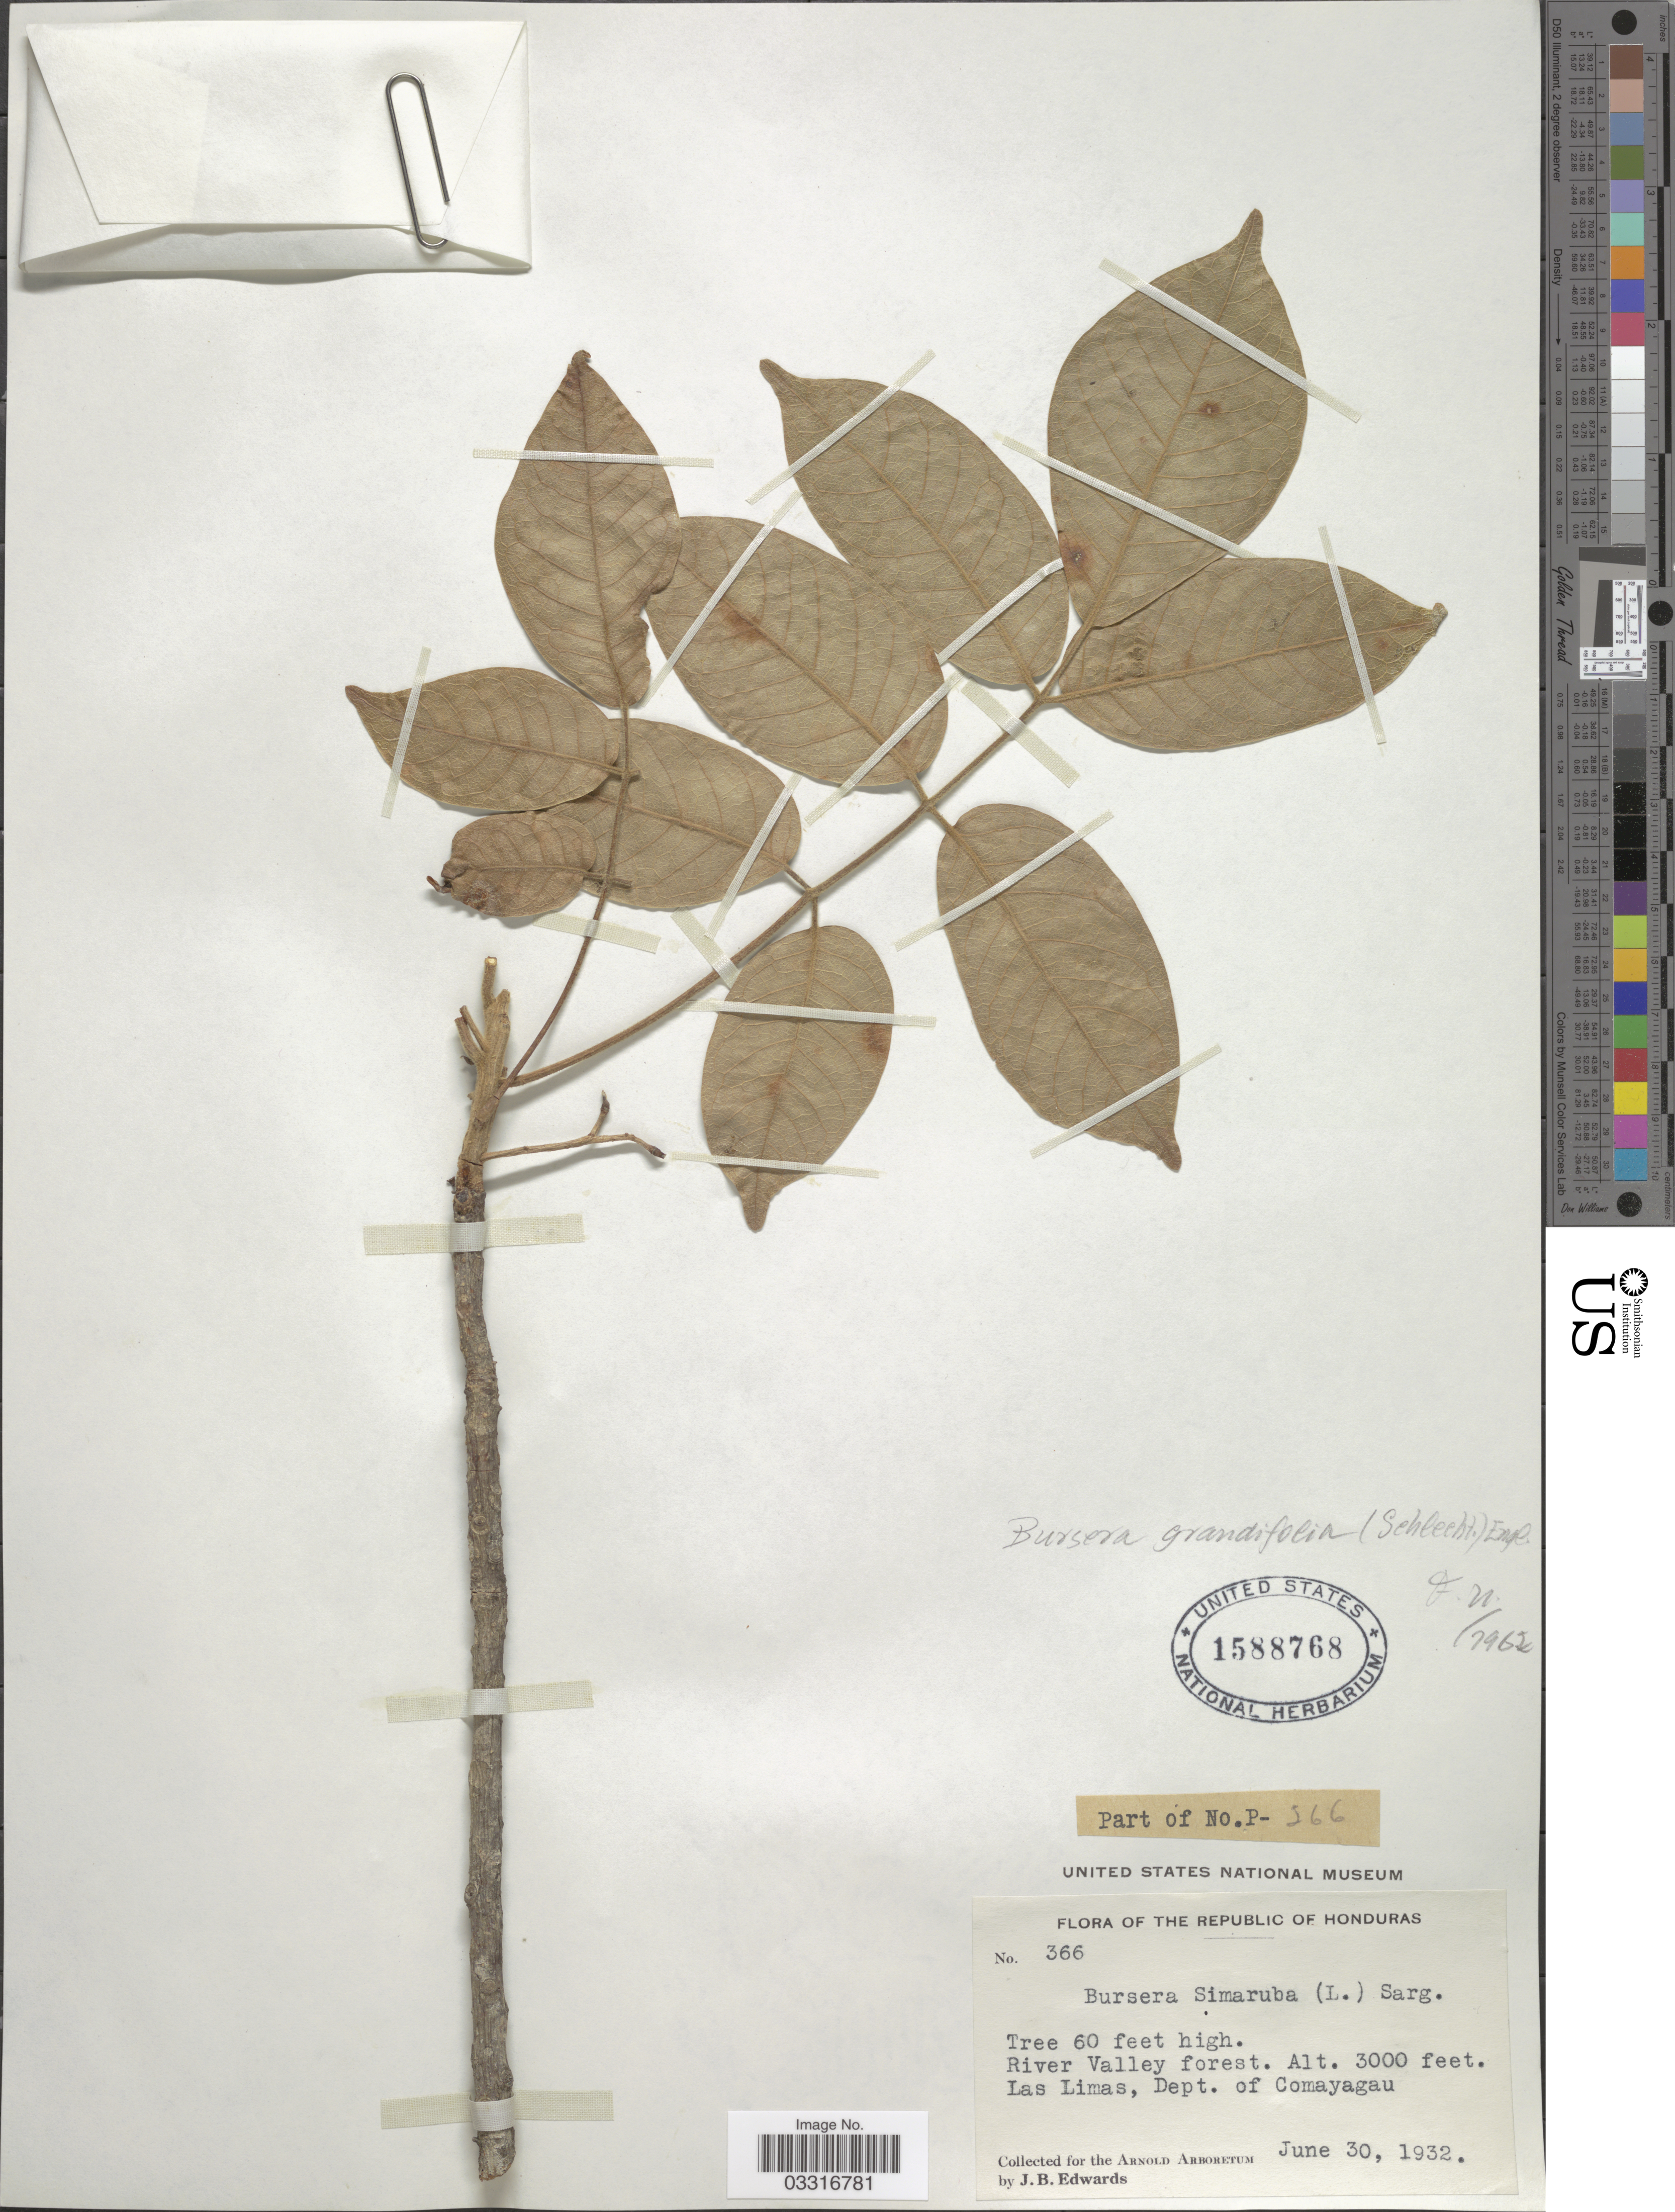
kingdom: Plantae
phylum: Tracheophyta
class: Magnoliopsida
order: Sapindales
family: Burseraceae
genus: Bursera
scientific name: Bursera simaruba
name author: (L.) Sarg.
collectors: J. B. Edwards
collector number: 366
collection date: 1932-06-30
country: Honduras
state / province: Comayagua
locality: River Valley forest. Las Limas, Dept. of Comayagua.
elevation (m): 914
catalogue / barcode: US 1588768